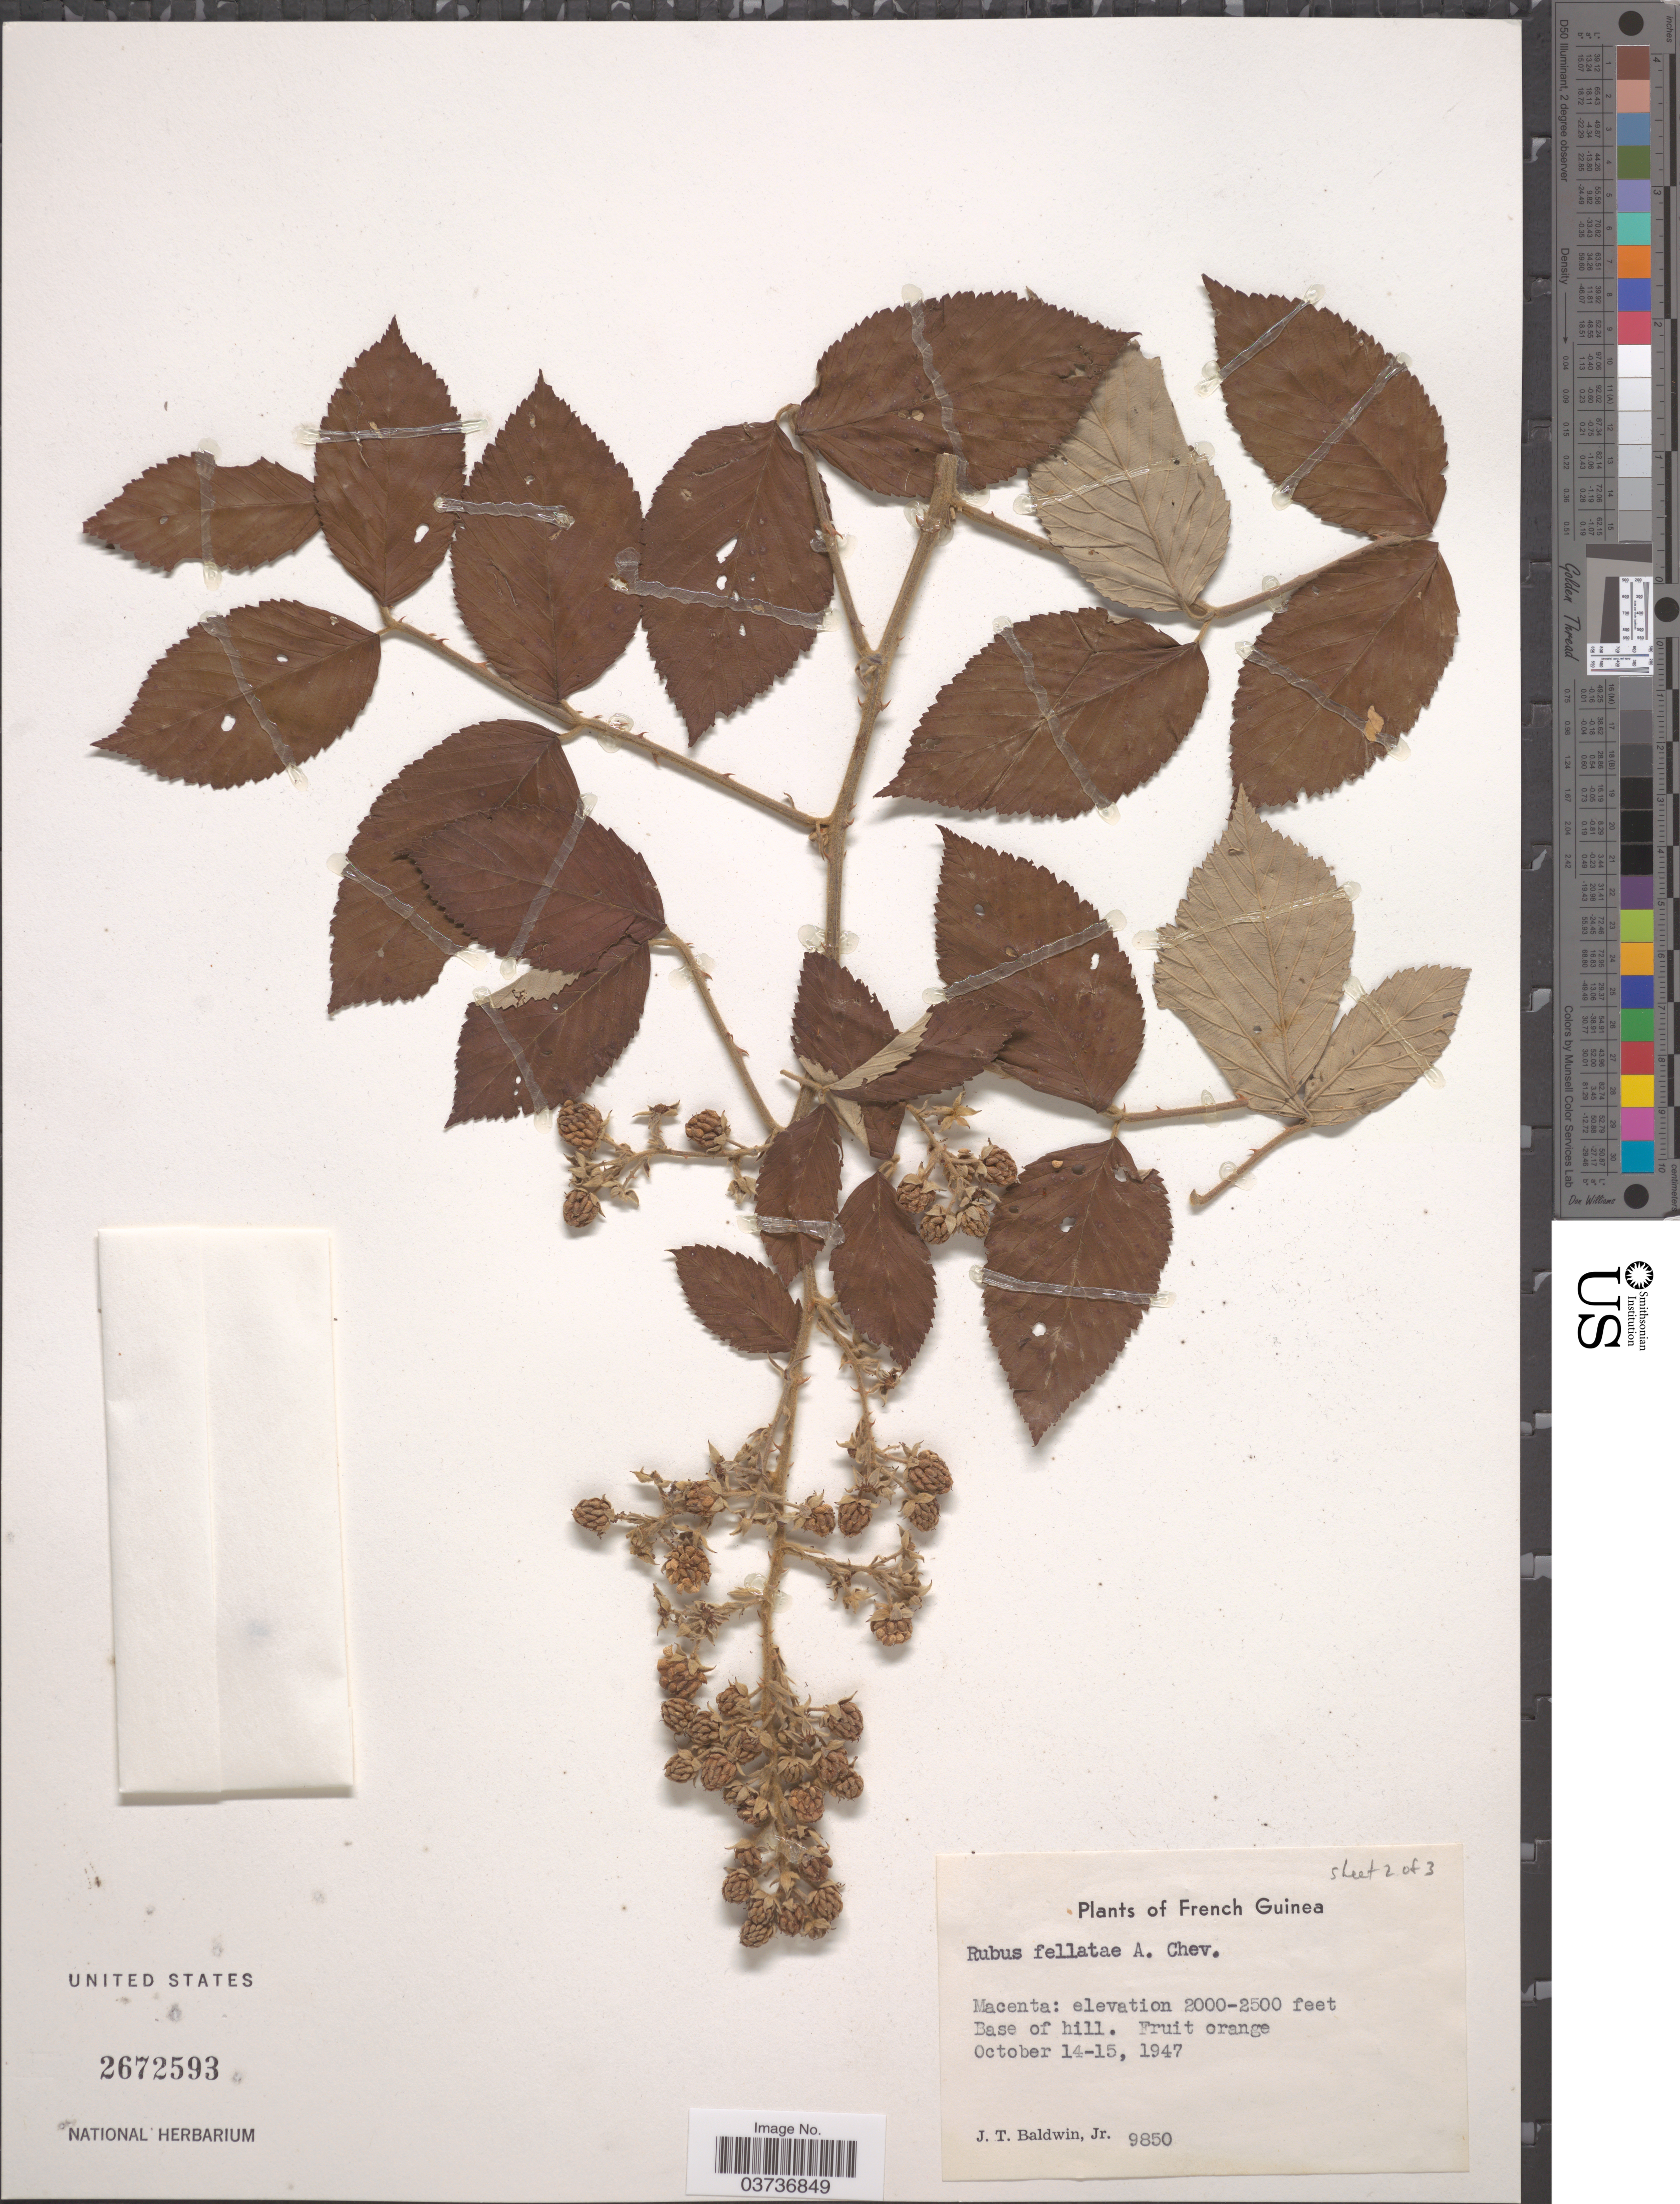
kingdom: Plantae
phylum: Tracheophyta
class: Magnoliopsida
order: Rosales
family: Rosaceae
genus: Rubus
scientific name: Rubus fellatae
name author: A. Chev.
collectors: J. T. Baldwin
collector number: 9850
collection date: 1947-10-14/1947-10-15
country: French Guiana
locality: Macenta. Base of hill.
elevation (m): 610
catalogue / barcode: US 2672593